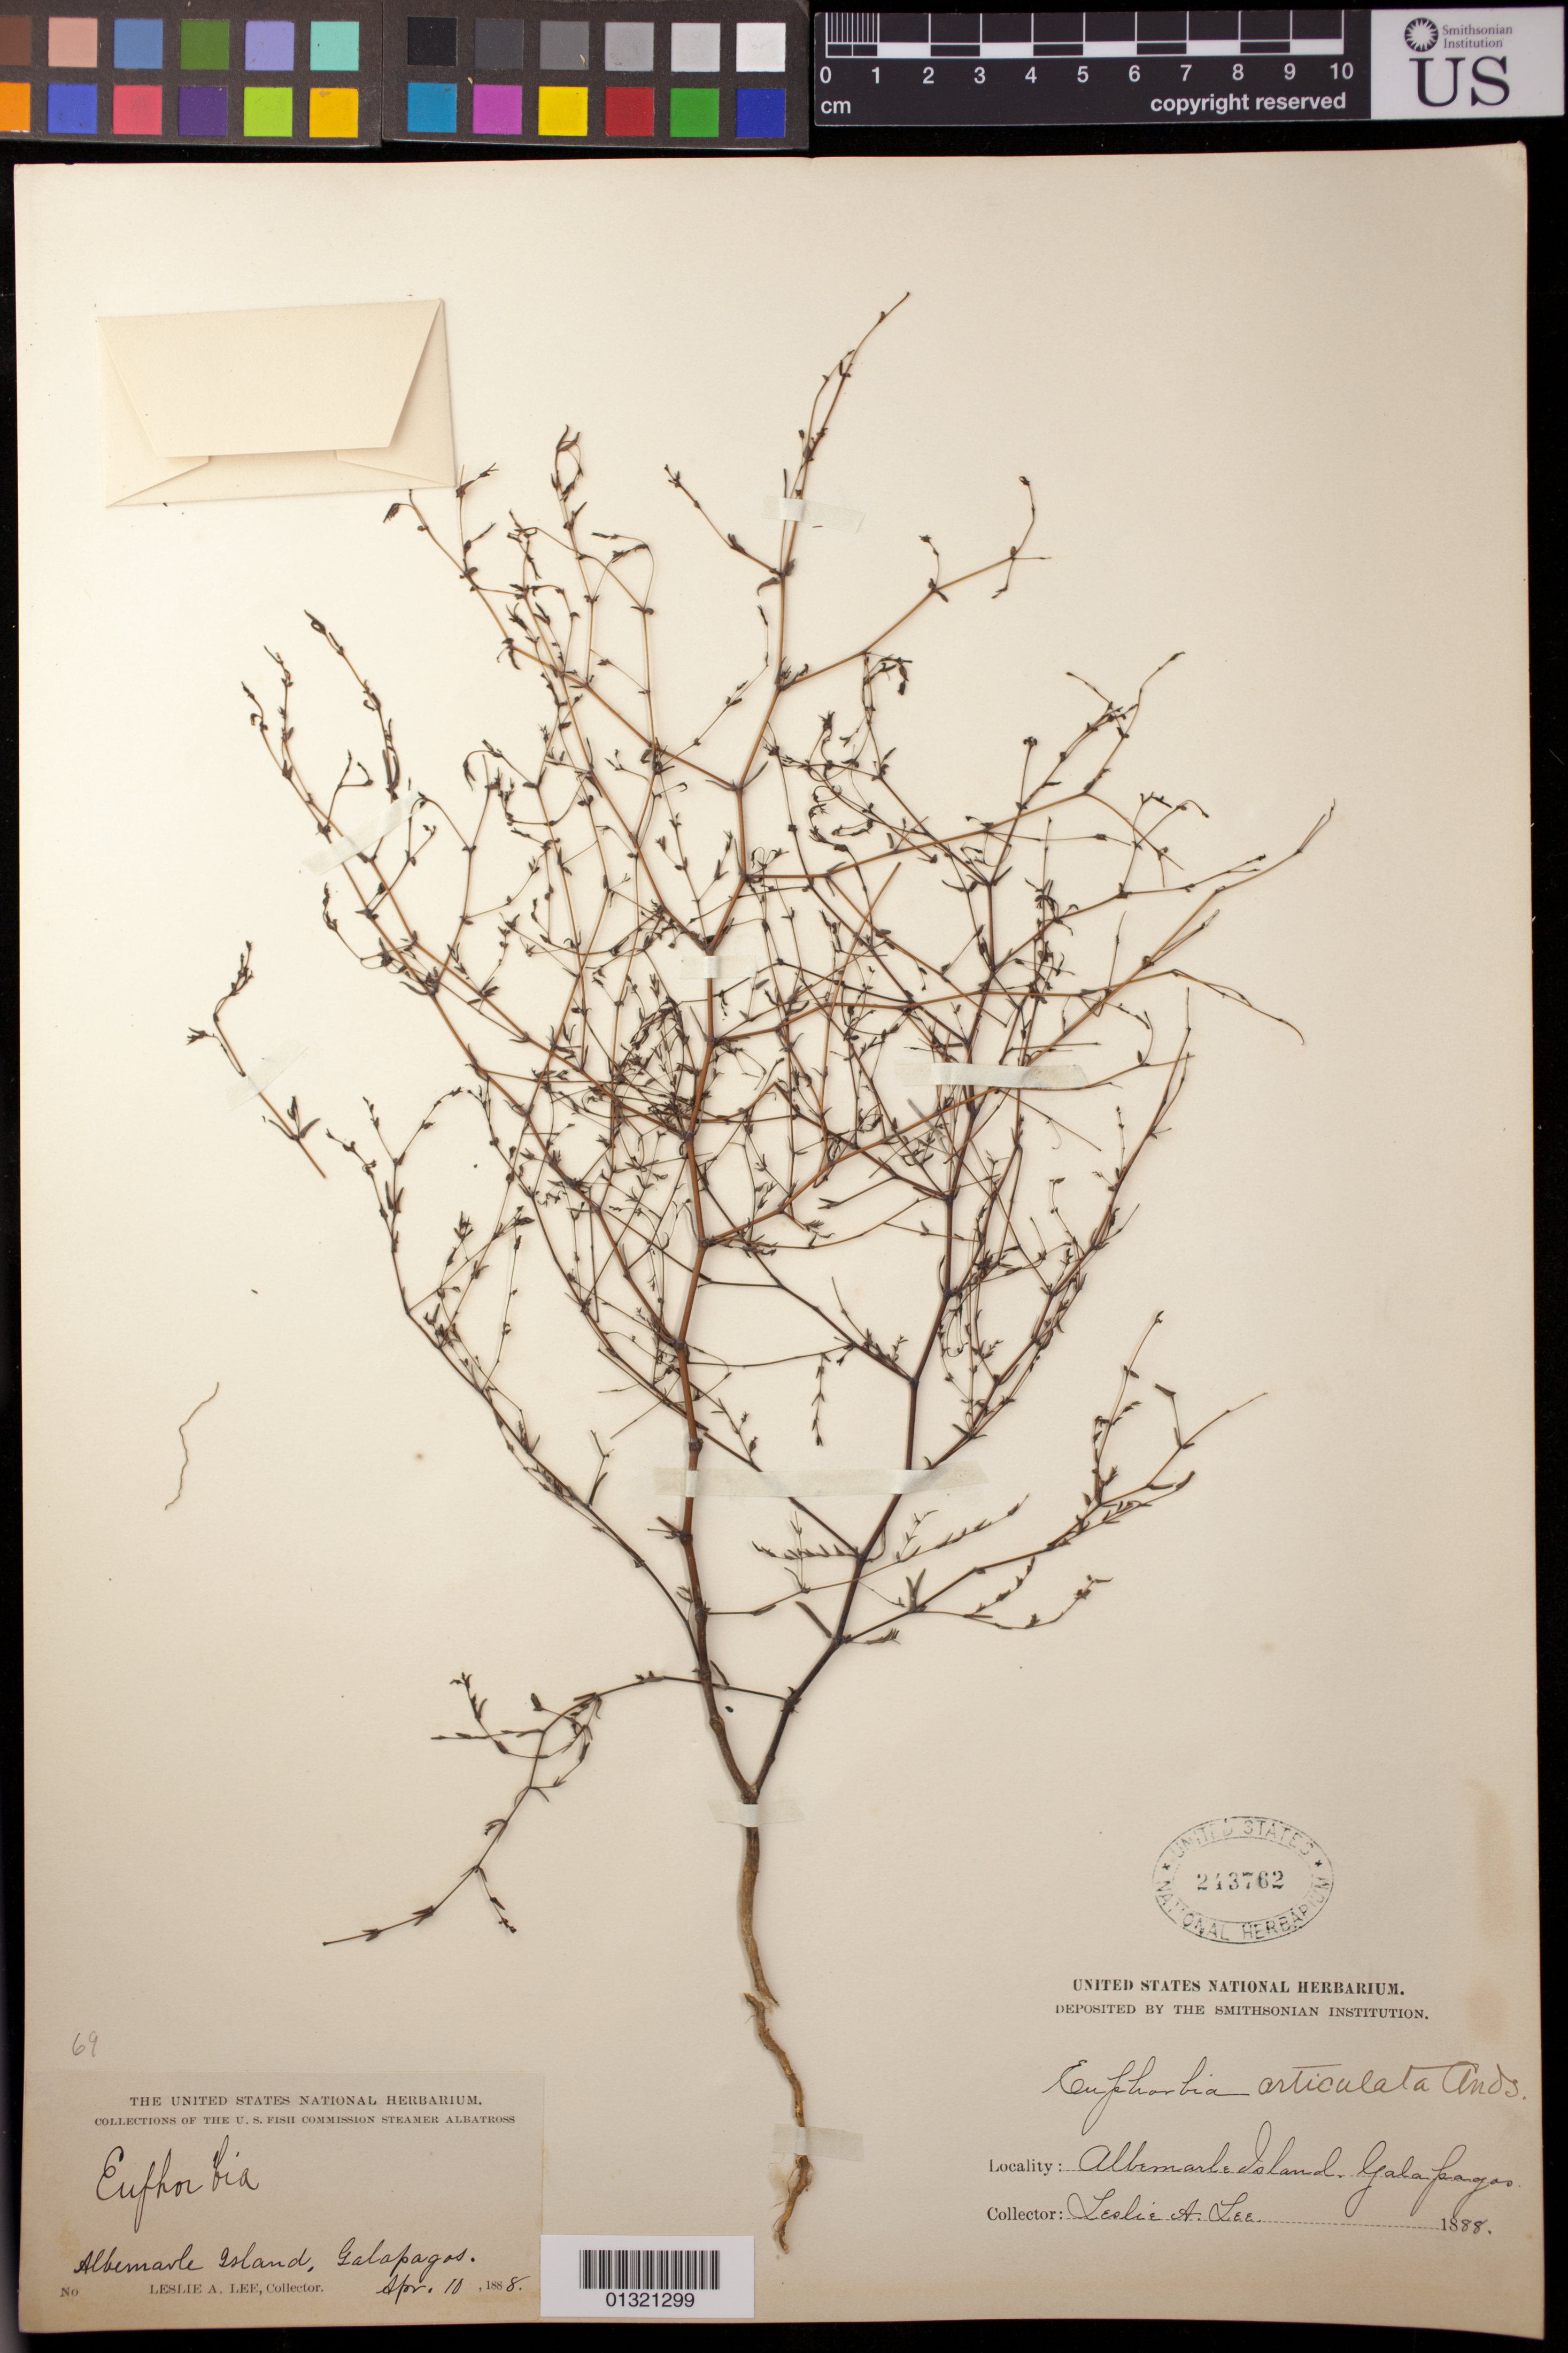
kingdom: Plantae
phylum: Tracheophyta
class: Magnoliopsida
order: Malpighiales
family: Euphorbiaceae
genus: Euphorbia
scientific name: Euphorbia punctulata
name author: Andersson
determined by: Strong, Mark T., (BOT), Smithsonian Institution - National Museum of Natural History (UNITED STATES)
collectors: L. Lee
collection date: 1888-04-10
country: Ecuador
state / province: Colón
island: Isabela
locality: Albemarle Island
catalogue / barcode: US 243762